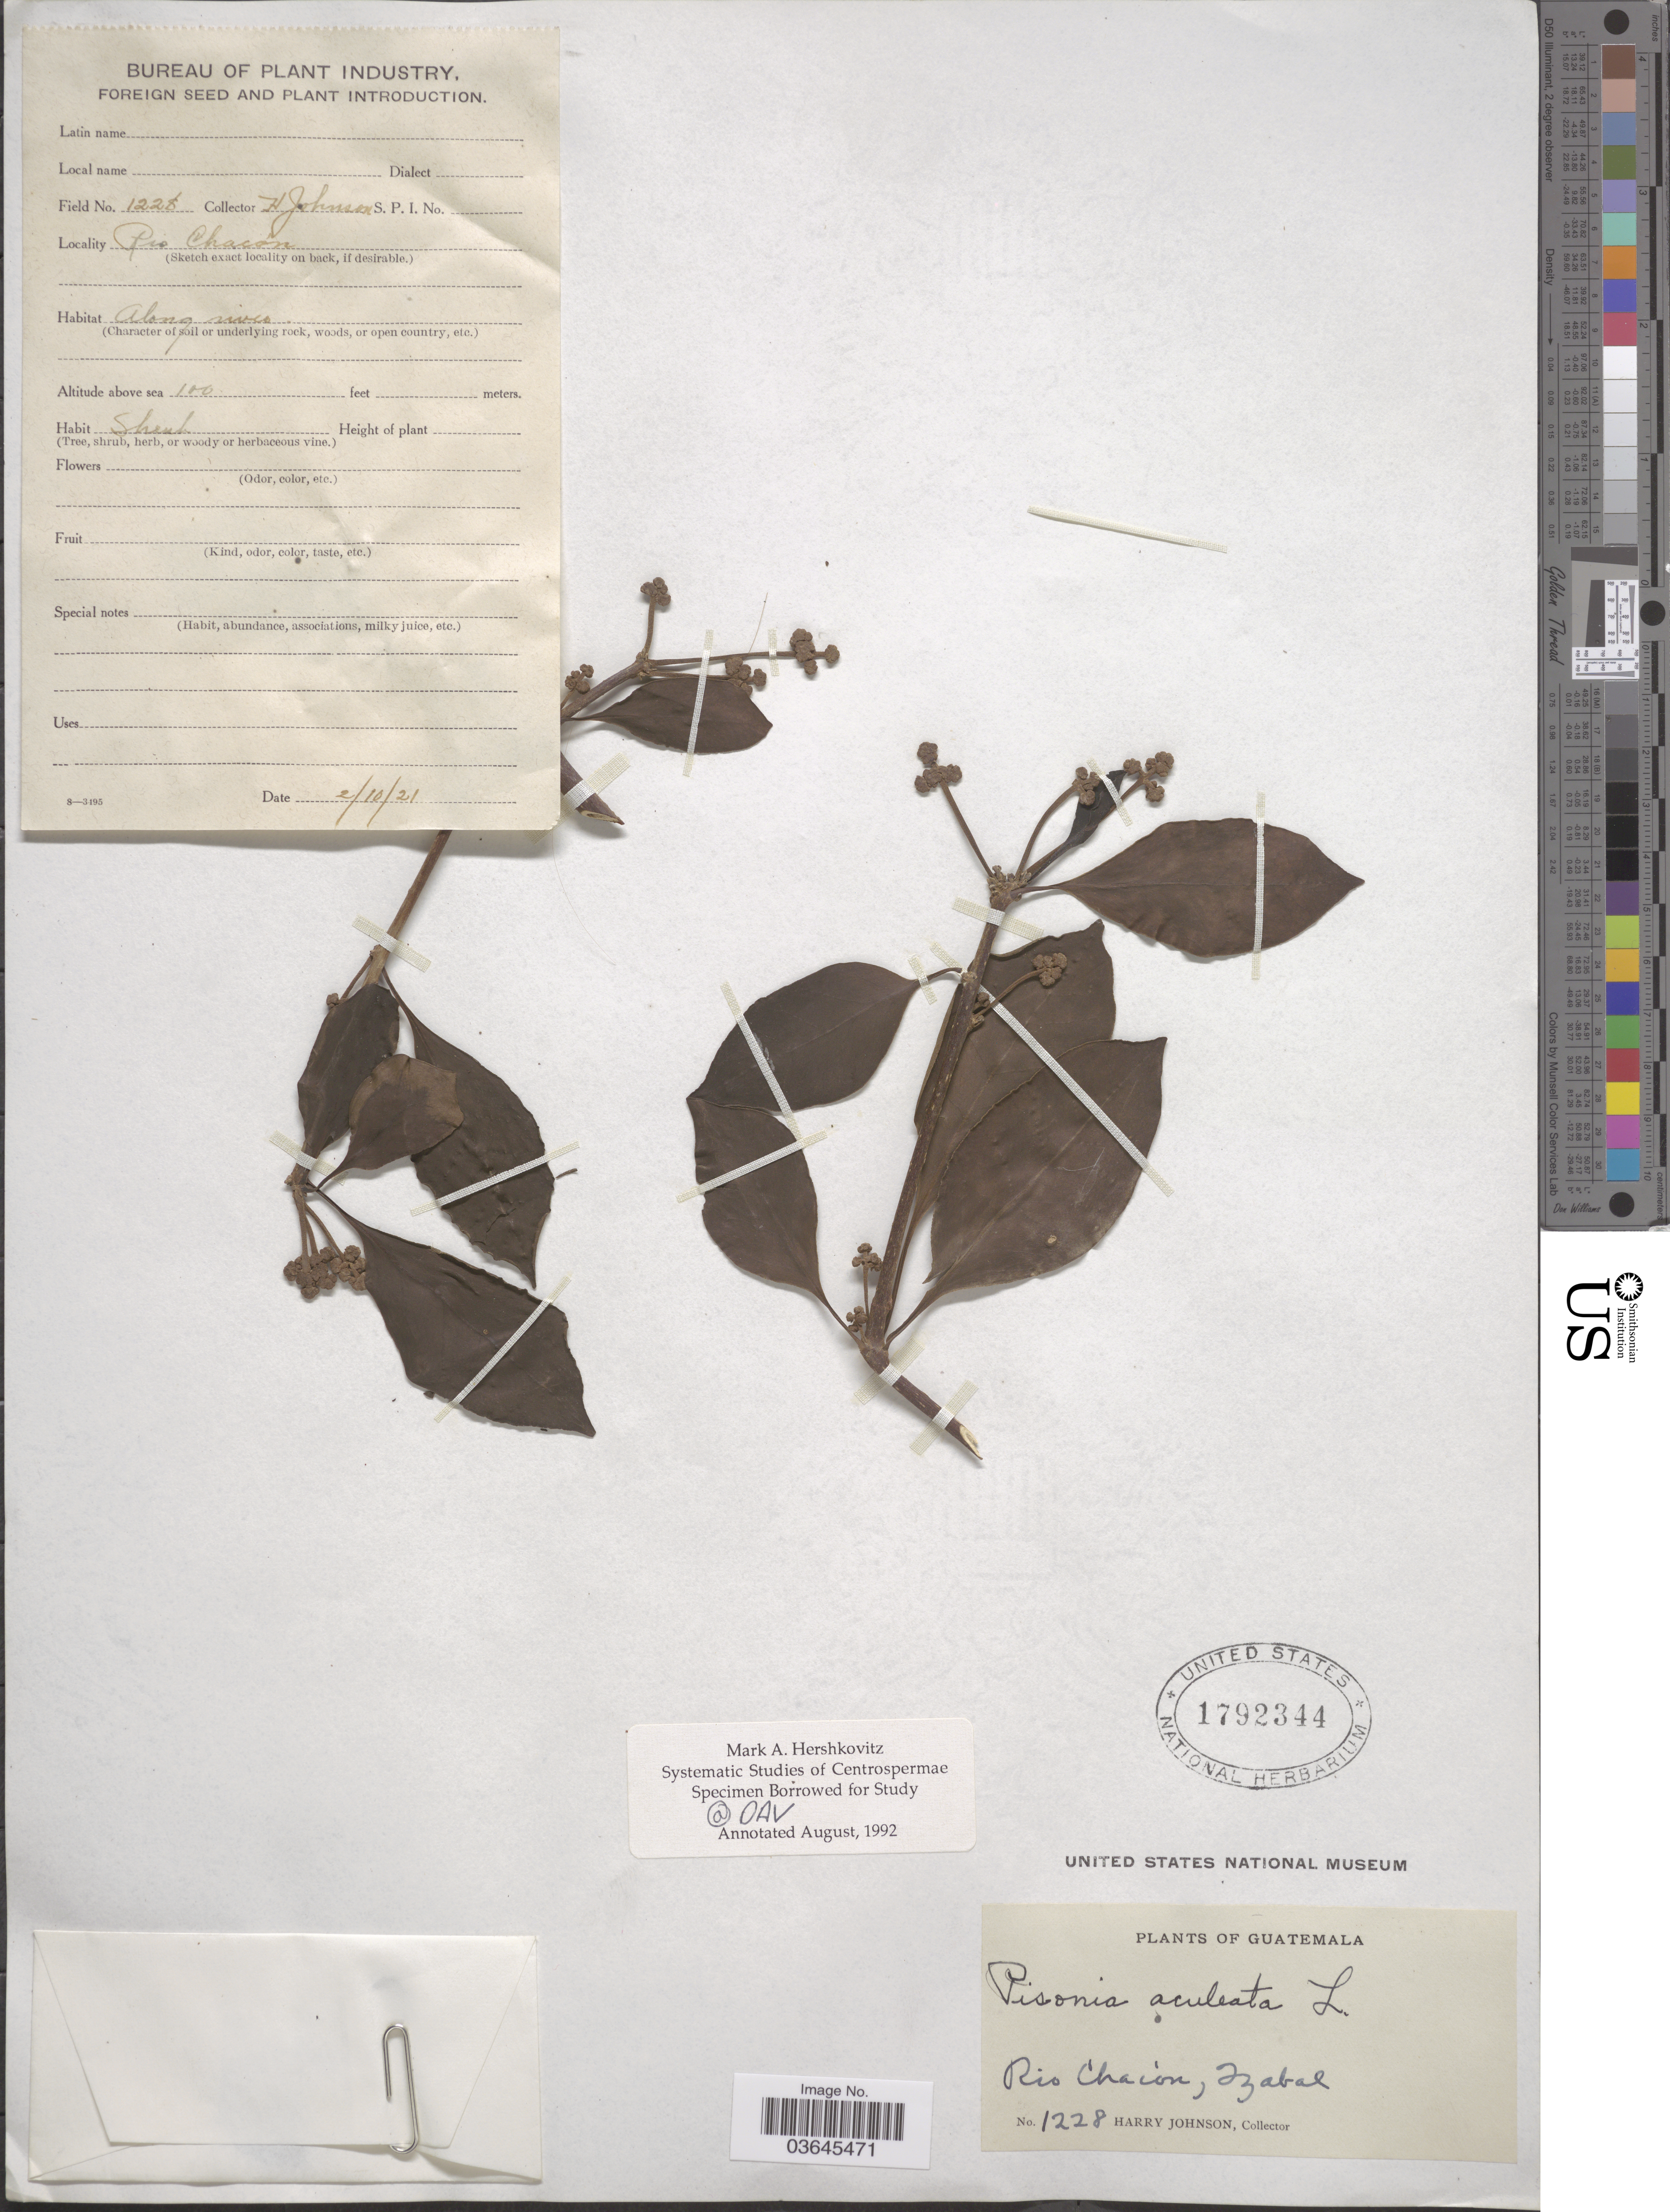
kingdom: Plantae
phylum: Tracheophyta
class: Magnoliopsida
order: Caryophyllales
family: Nyctaginaceae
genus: Pisonia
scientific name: Pisonia aculeata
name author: L.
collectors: H. Johnson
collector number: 1228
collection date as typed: Transcribed d/m/y: 2/10/21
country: Guatemala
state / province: Izabal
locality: Rio Chacòn.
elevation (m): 30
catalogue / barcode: US 1792344